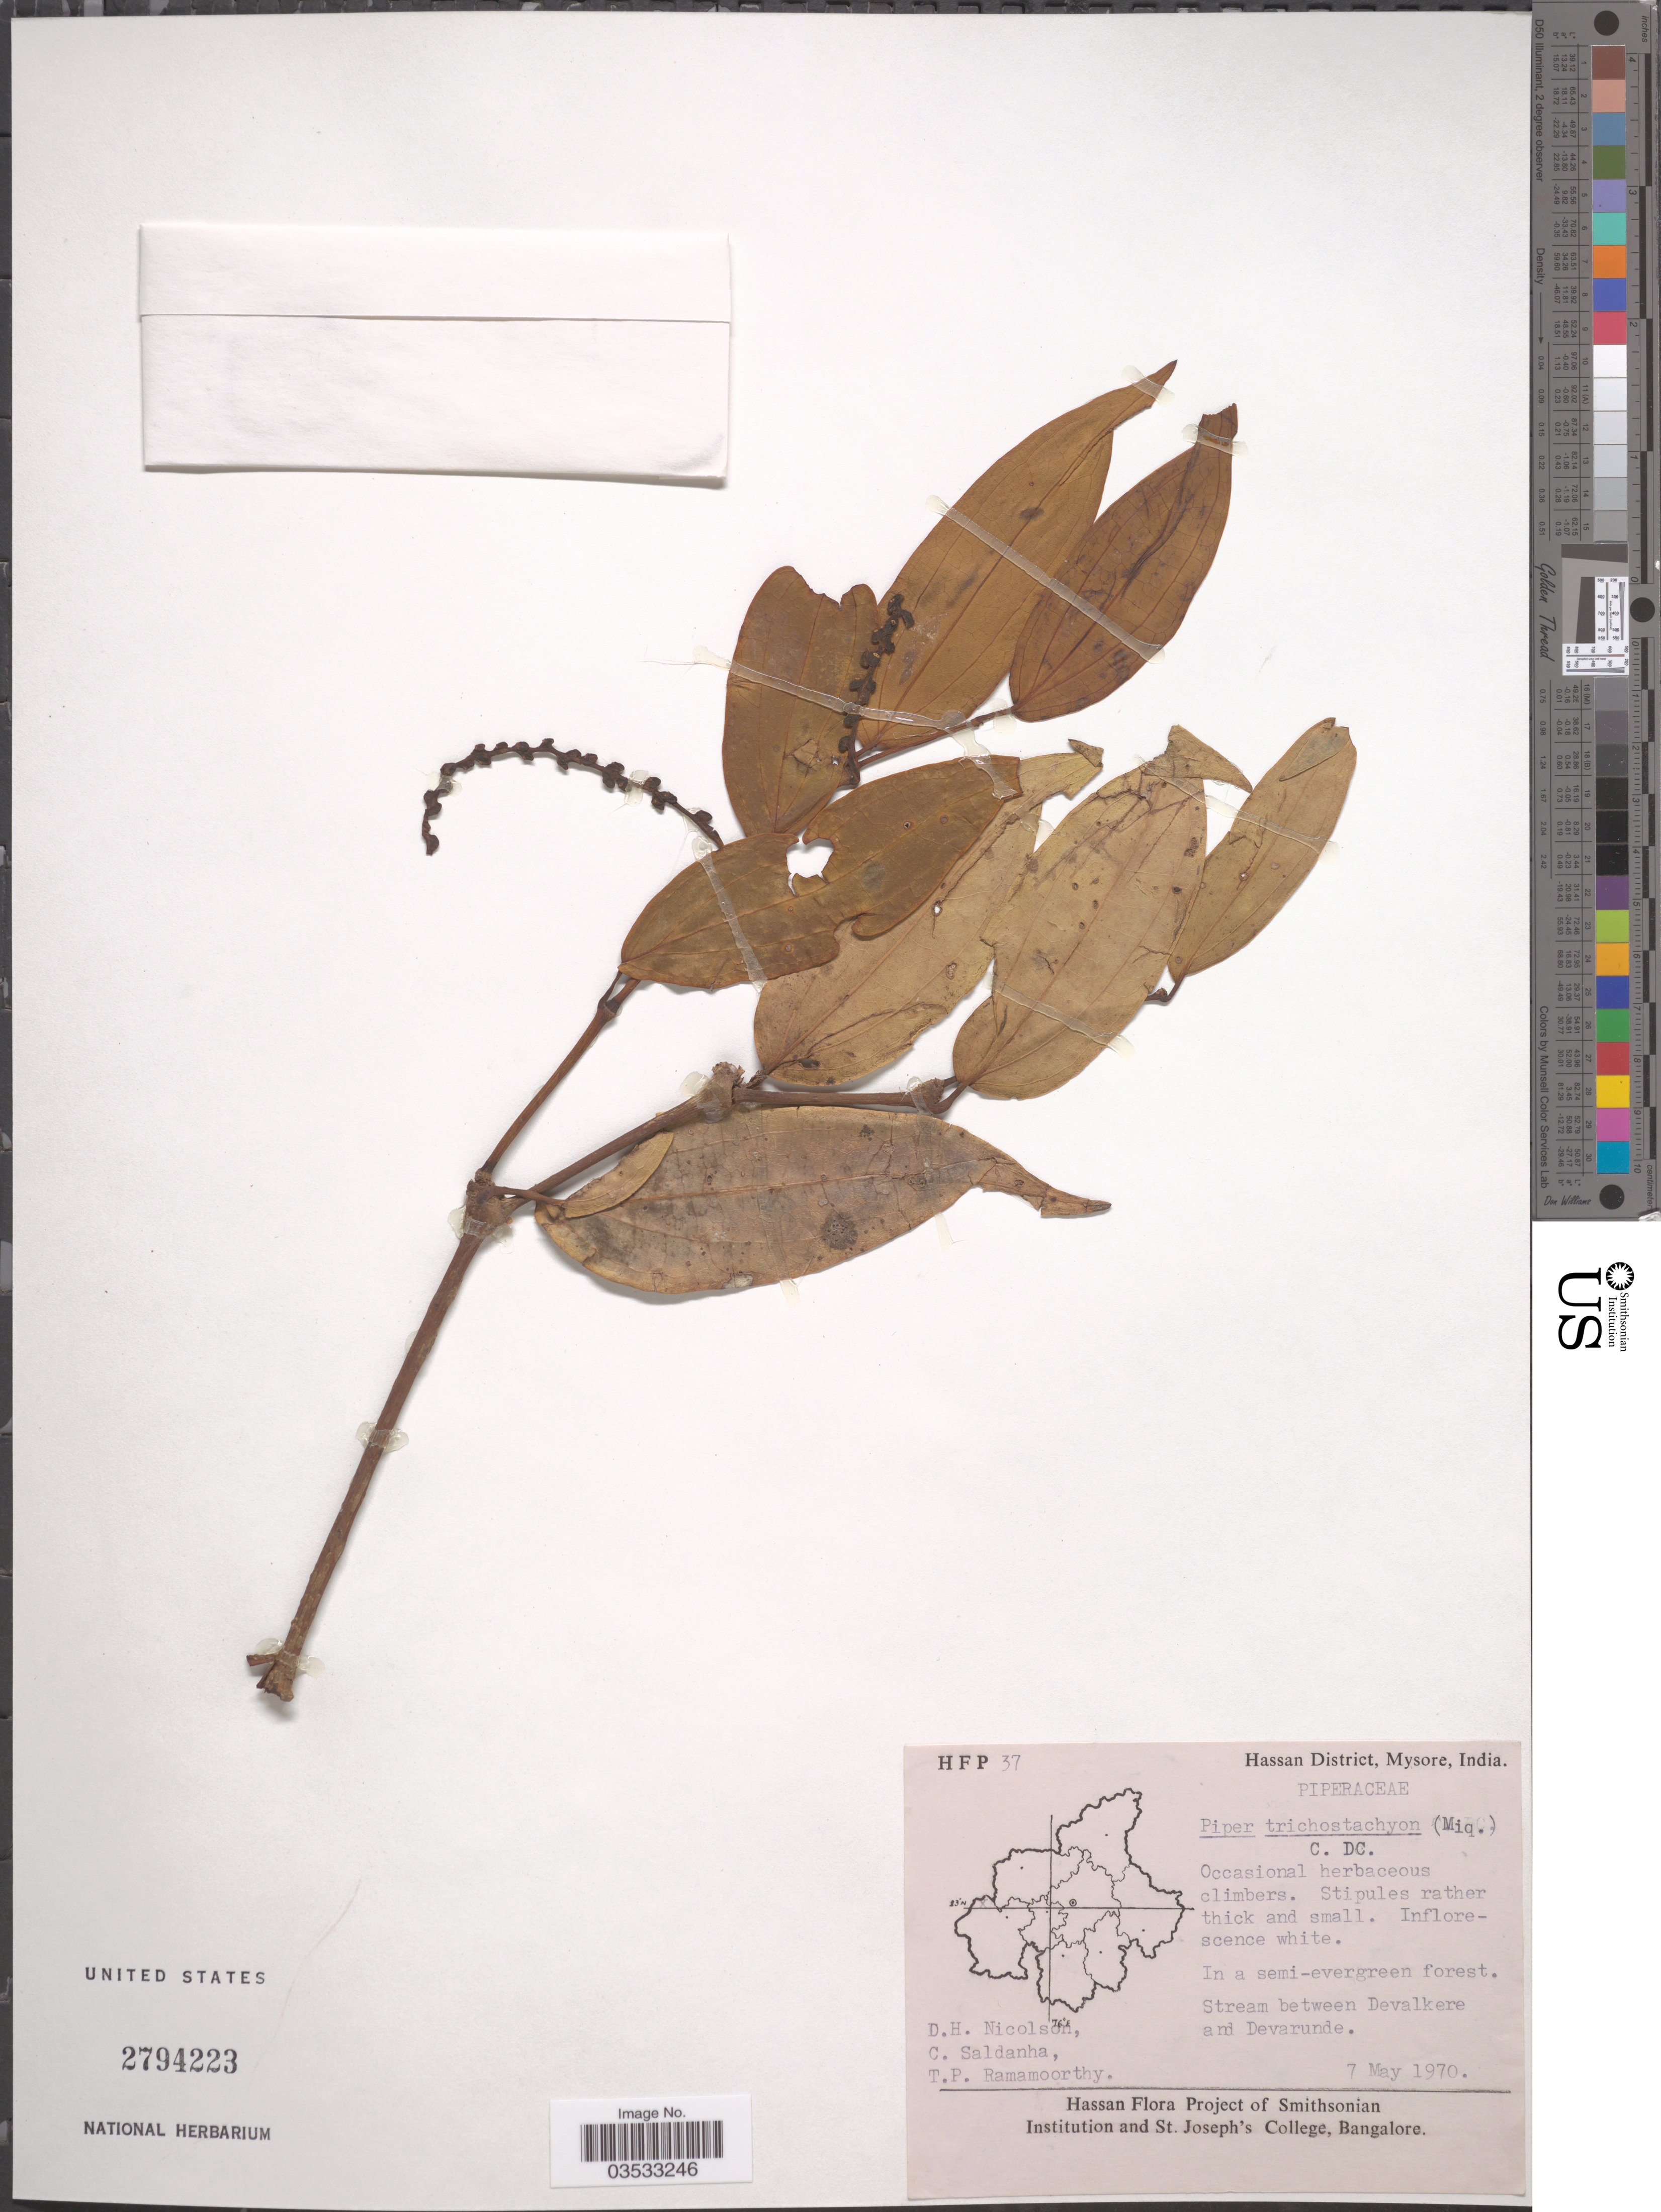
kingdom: Plantae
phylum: Tracheophyta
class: Magnoliopsida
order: Piperales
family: Piperaceae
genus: Piper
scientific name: Piper trichostachyon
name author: (Miq.) C. DC.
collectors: D. H. Nicolson, C. Saldanha & T. P. Ramamoorthy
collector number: HFP 37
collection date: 1970-05-07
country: India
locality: Hassan District, Mysore. Stream between Devalkere and Devarunde.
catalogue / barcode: US 2794223